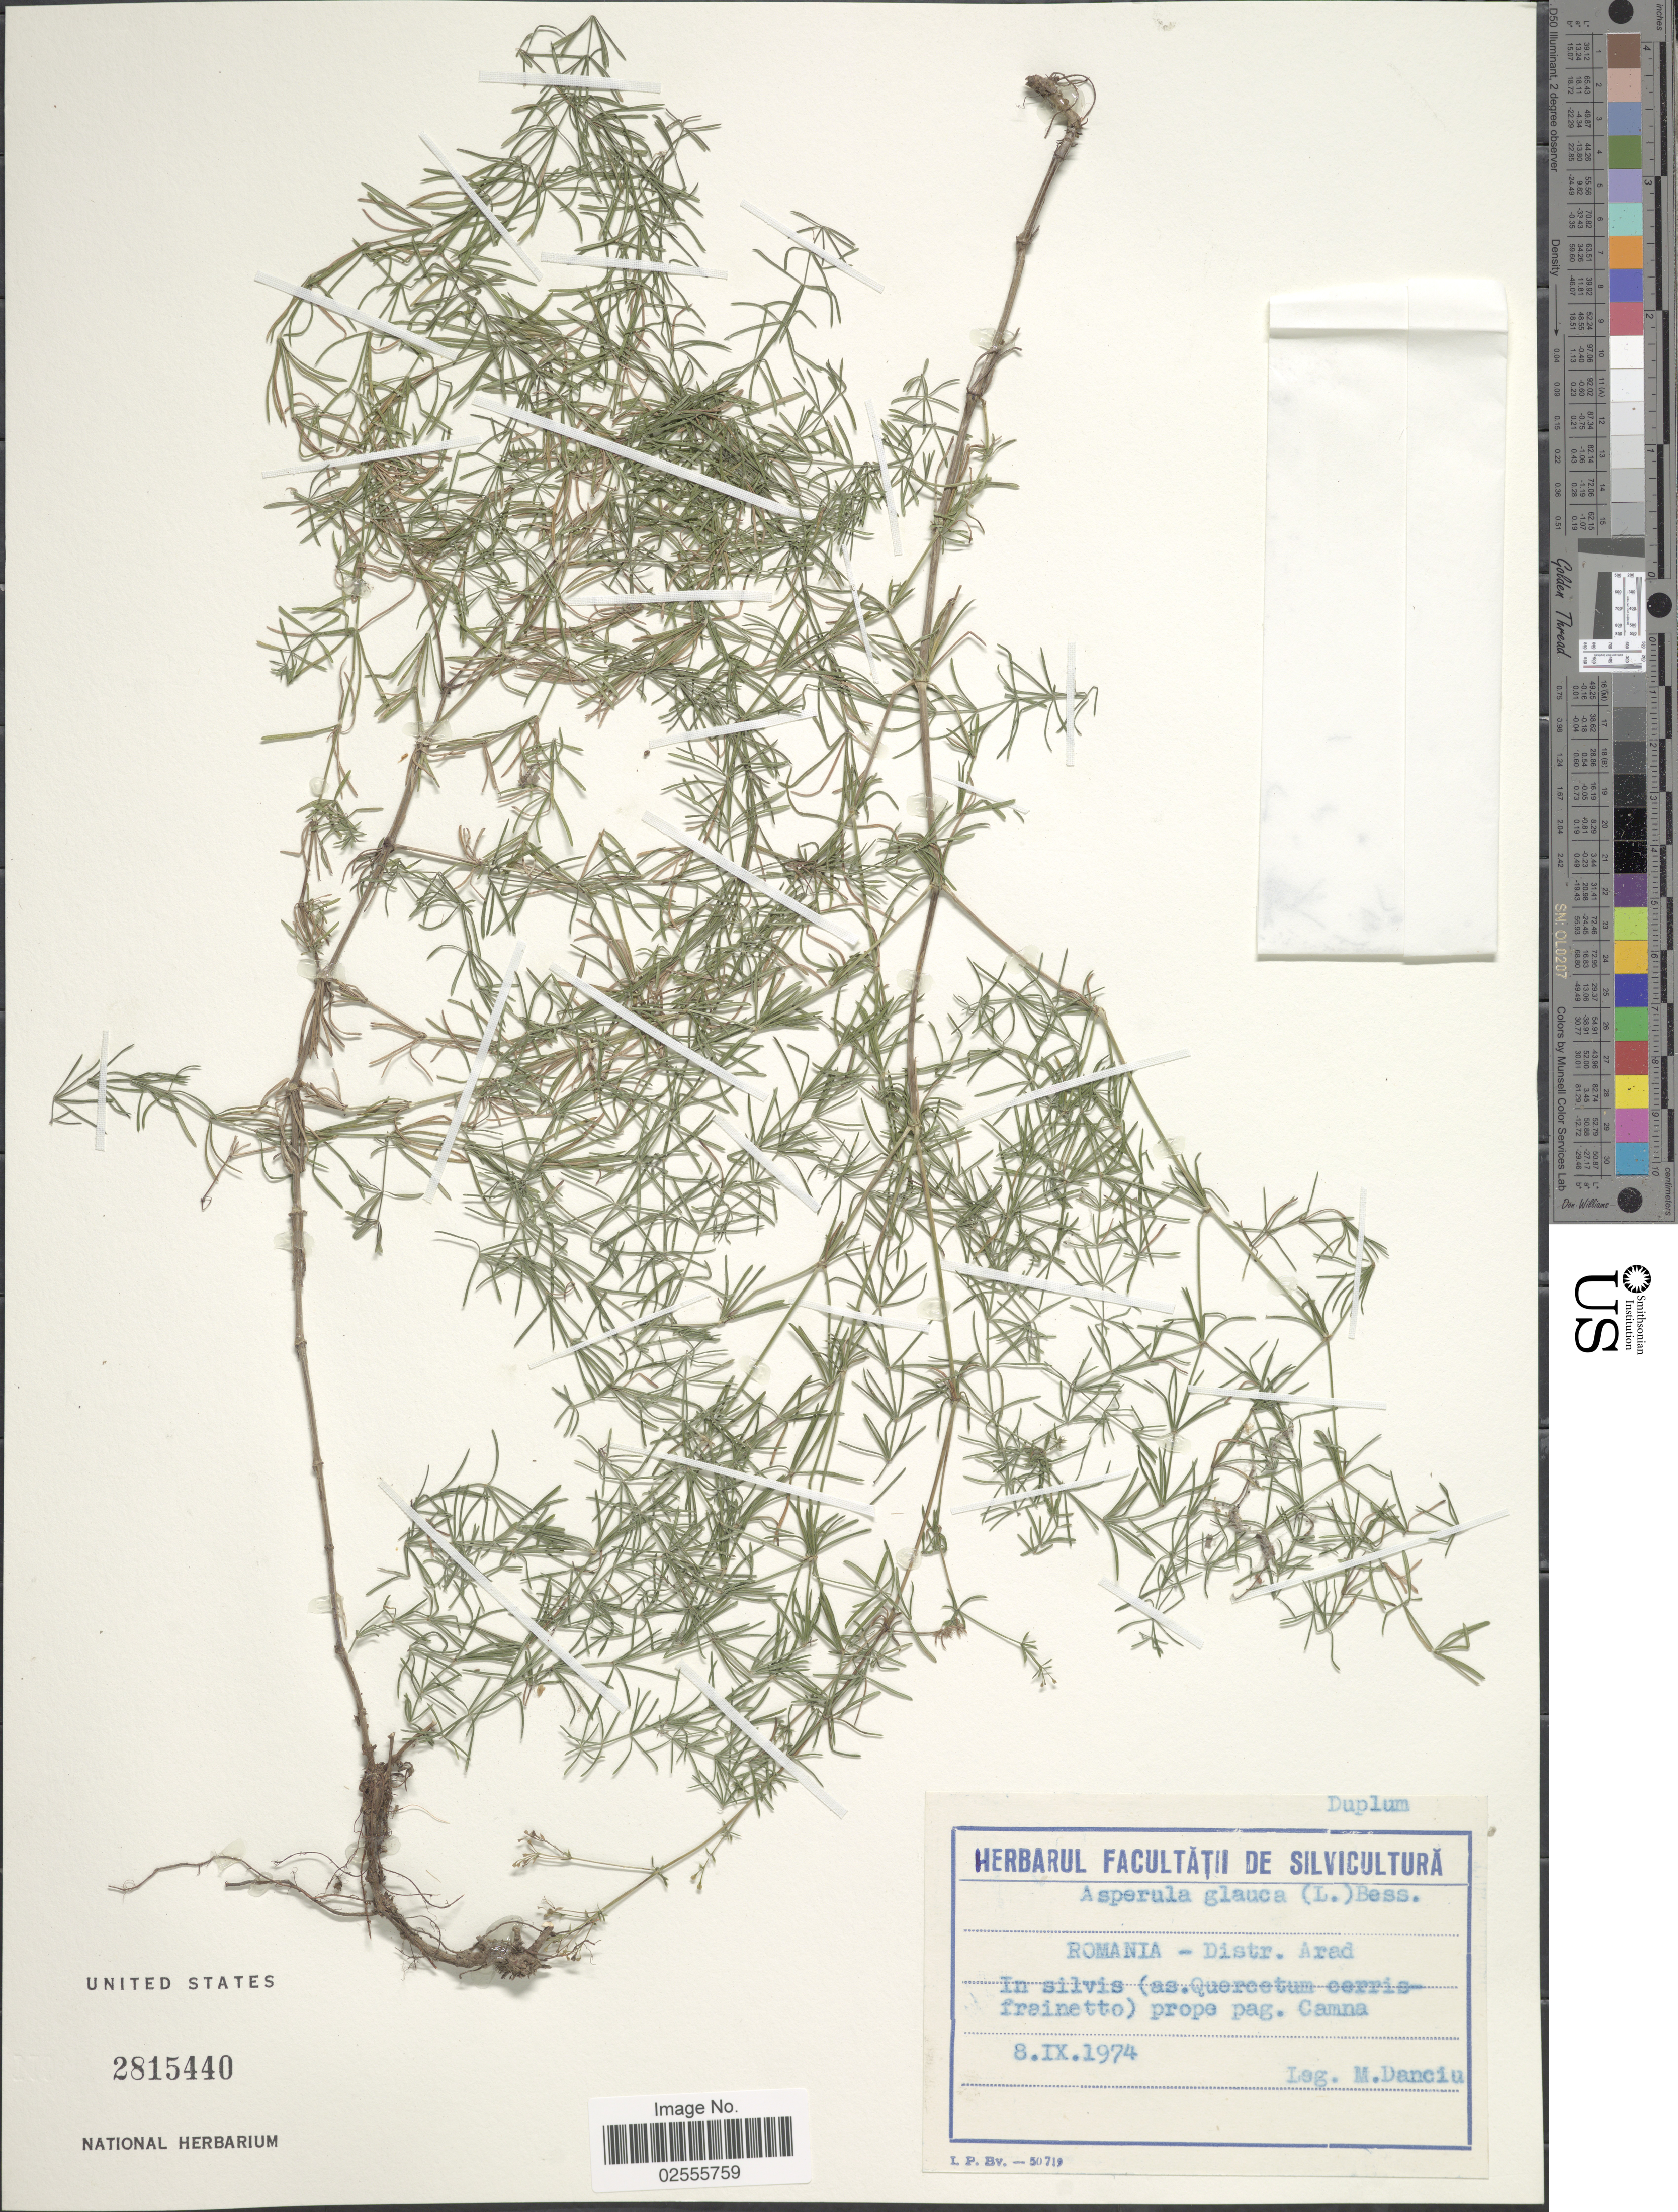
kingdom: Plantae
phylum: Tracheophyta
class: Magnoliopsida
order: Gentianales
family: Rubiaceae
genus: Asperula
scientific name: Asperula glauca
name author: L.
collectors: M. Danciu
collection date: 1974-09-08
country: Romania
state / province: Arad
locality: In silvis (as Querectum cerrist-frainetto) prope pag. Camna.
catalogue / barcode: US 2815440